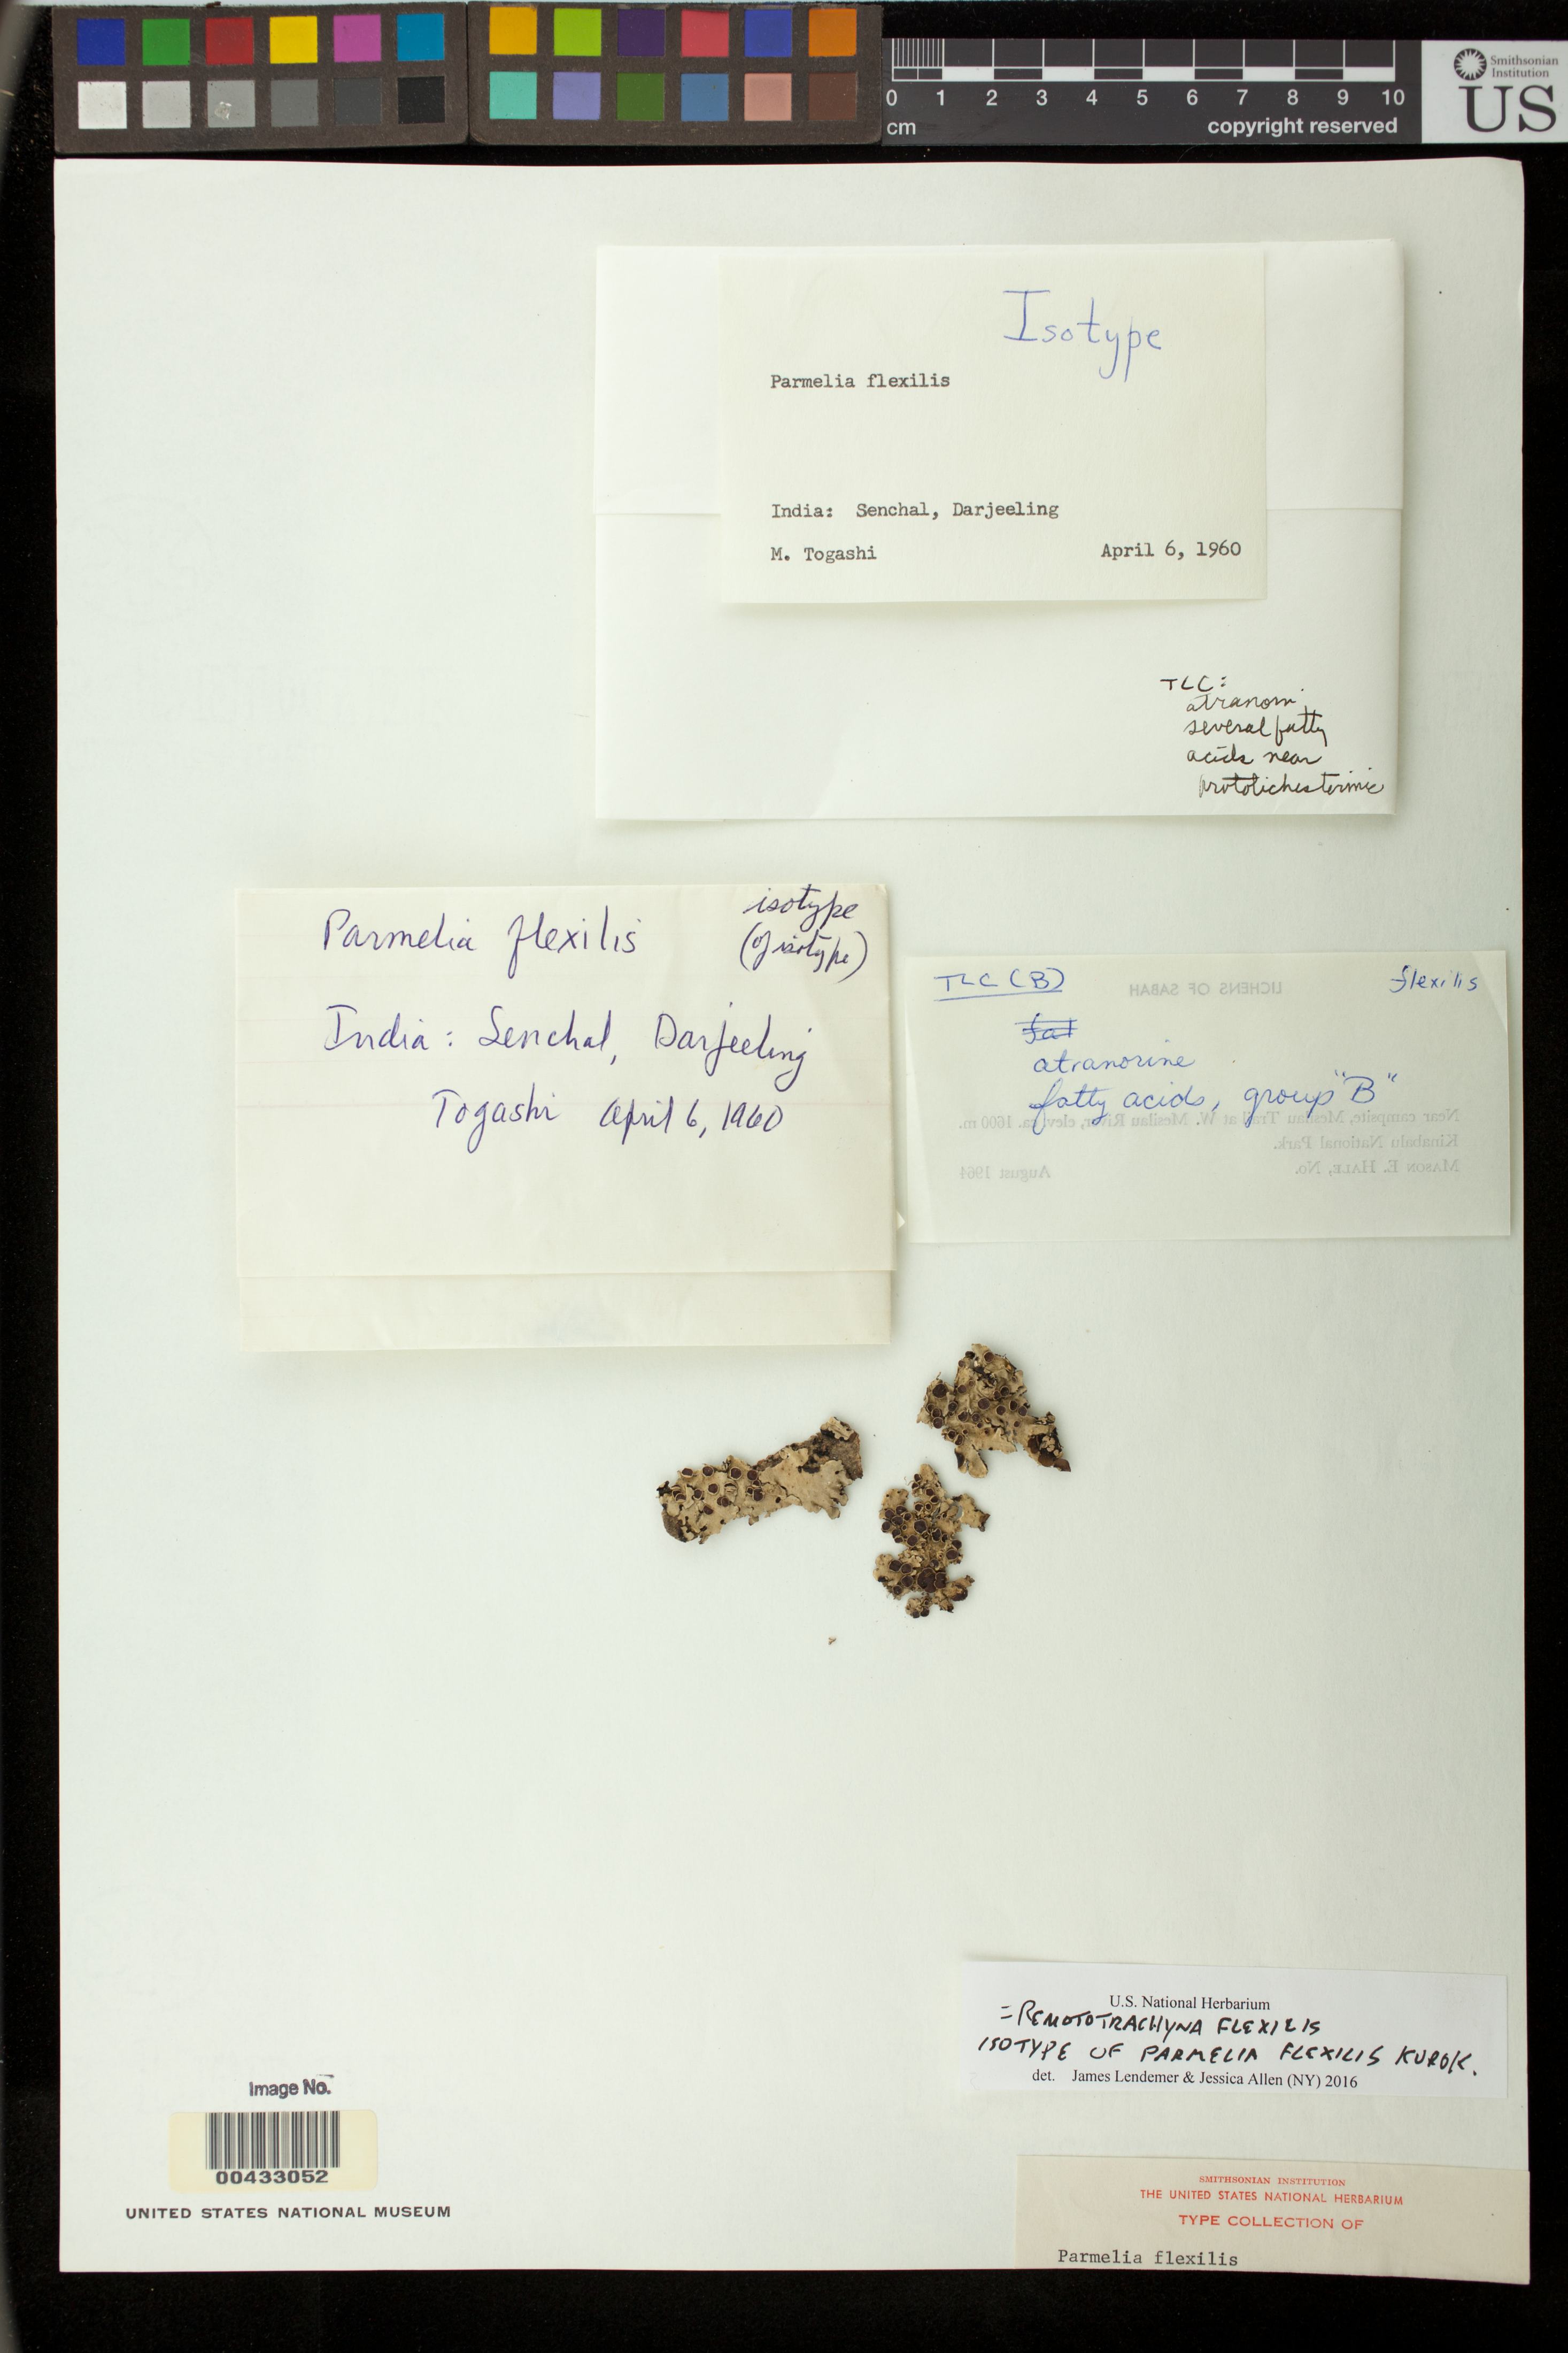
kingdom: Fungi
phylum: Ascomycota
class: Lecanoromycetes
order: Lecanorales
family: Parmeliaceae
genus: Parmelia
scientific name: Parmelia flexilis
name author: Kurok.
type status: Isotype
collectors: H. Hara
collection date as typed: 06 Apr 1960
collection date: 1960-04-06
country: India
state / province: West Bengal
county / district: Darjeeling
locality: Sencha.